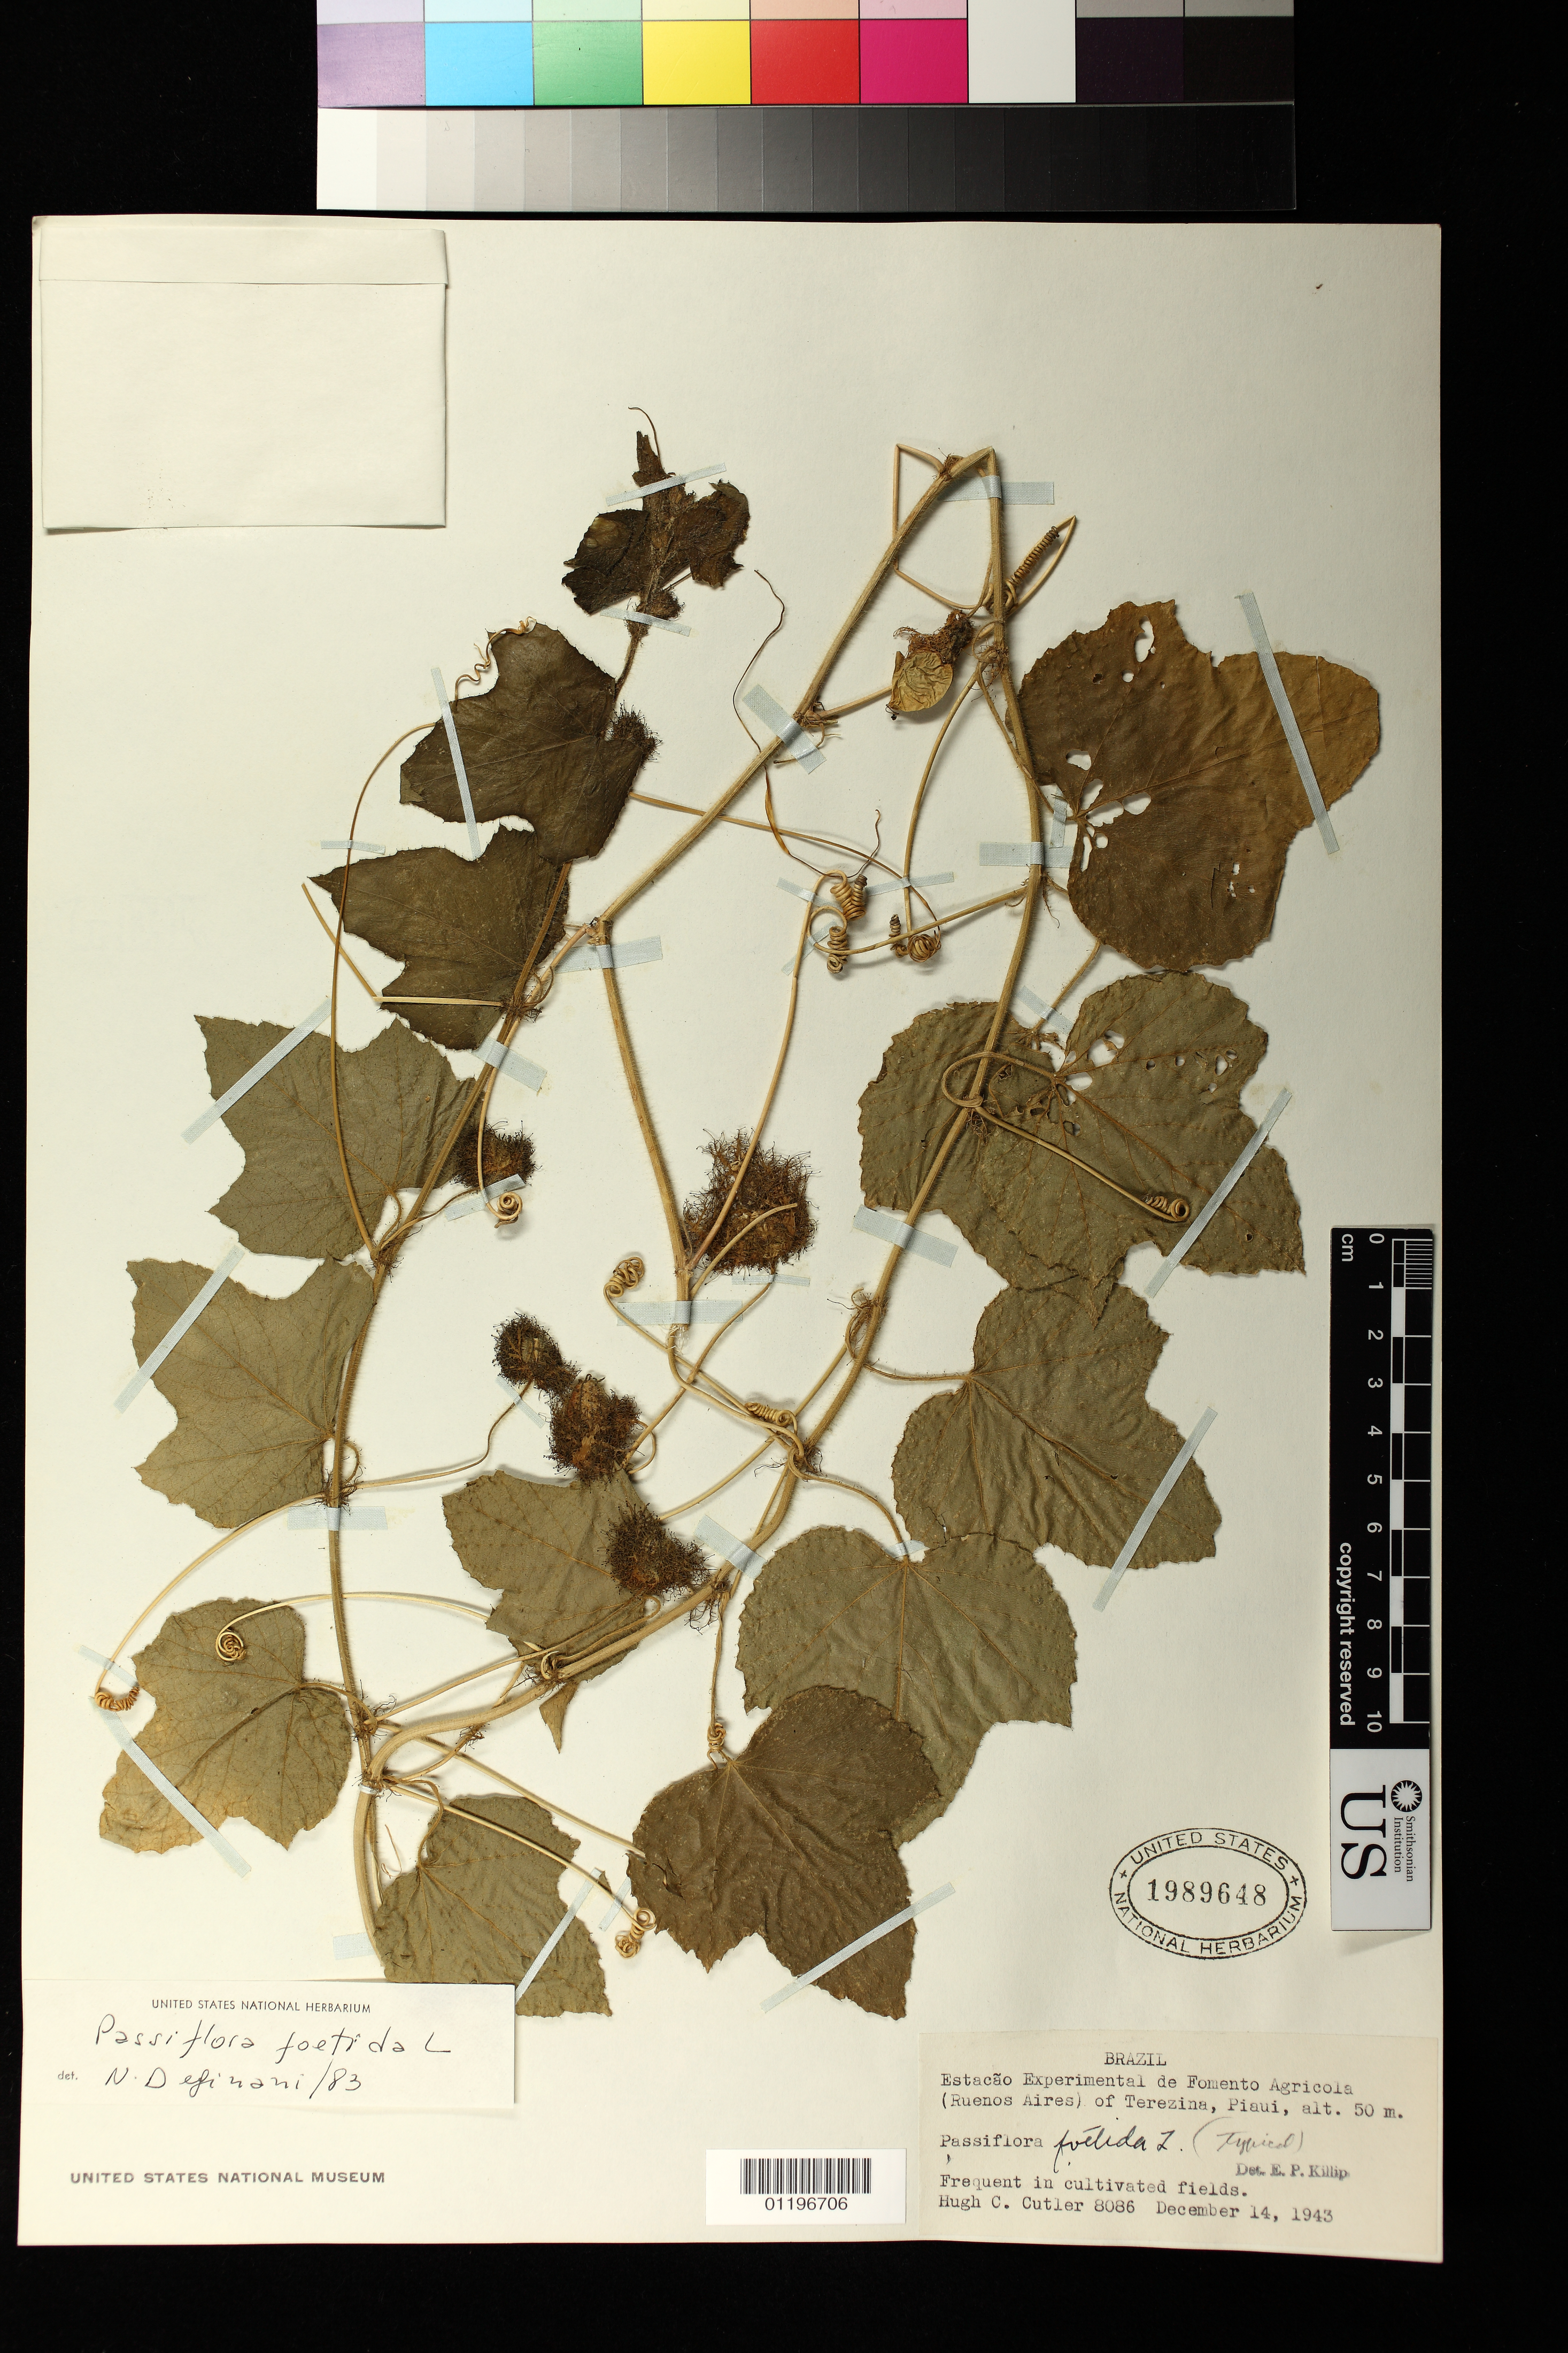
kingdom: Plantae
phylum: Tracheophyta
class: Magnoliopsida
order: Malpighiales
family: Passifloraceae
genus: Passiflora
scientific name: Passiflora foetida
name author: L.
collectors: H. C. Cutler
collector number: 8086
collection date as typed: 14 Dec 1943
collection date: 1943-12-14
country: Brazil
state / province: Piauí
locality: Estacão Experimental de Fomento Agricola (Ruenos [sic] Aires) of Terezina...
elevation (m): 50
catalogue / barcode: US 1989648